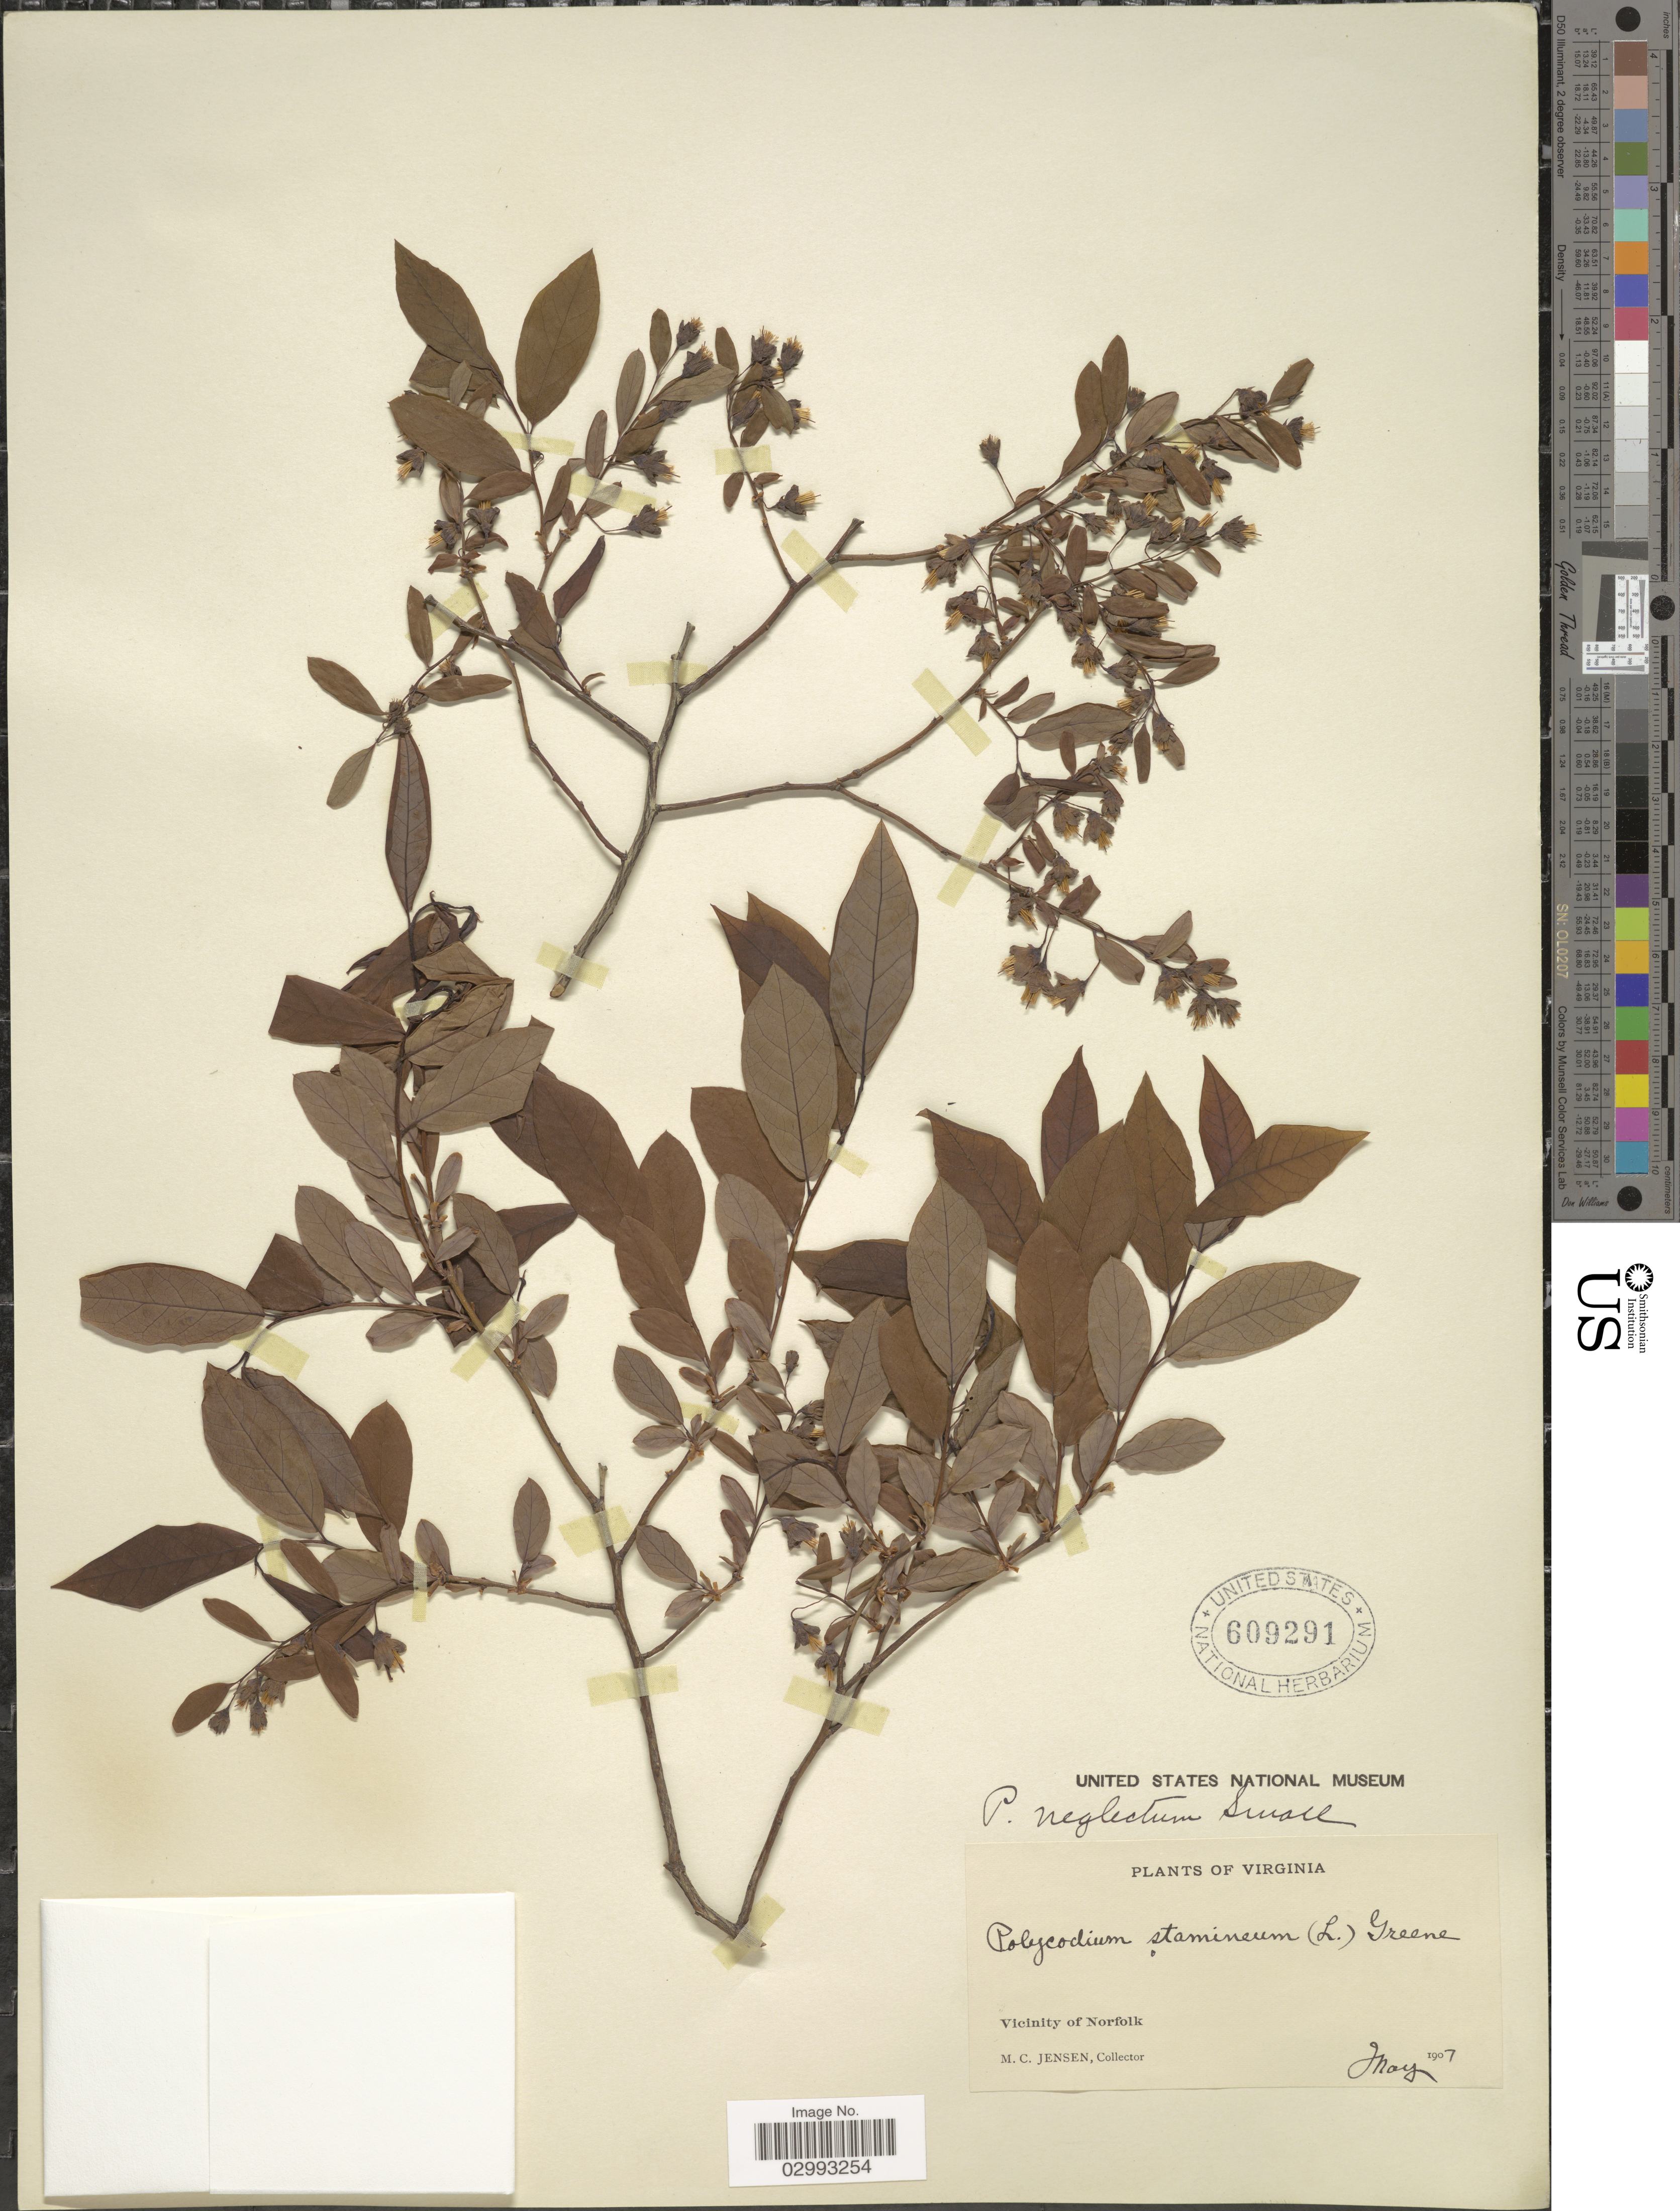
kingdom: Plantae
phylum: Tracheophyta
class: Magnoliopsida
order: Ericales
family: Ericaceae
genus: Polycodium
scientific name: Polycodium neglectum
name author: Small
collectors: M. C. Jensen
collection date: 1907-05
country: United States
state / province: Virginia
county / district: City of Norfolk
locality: Vicinity of Norfolk.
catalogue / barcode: US 609291